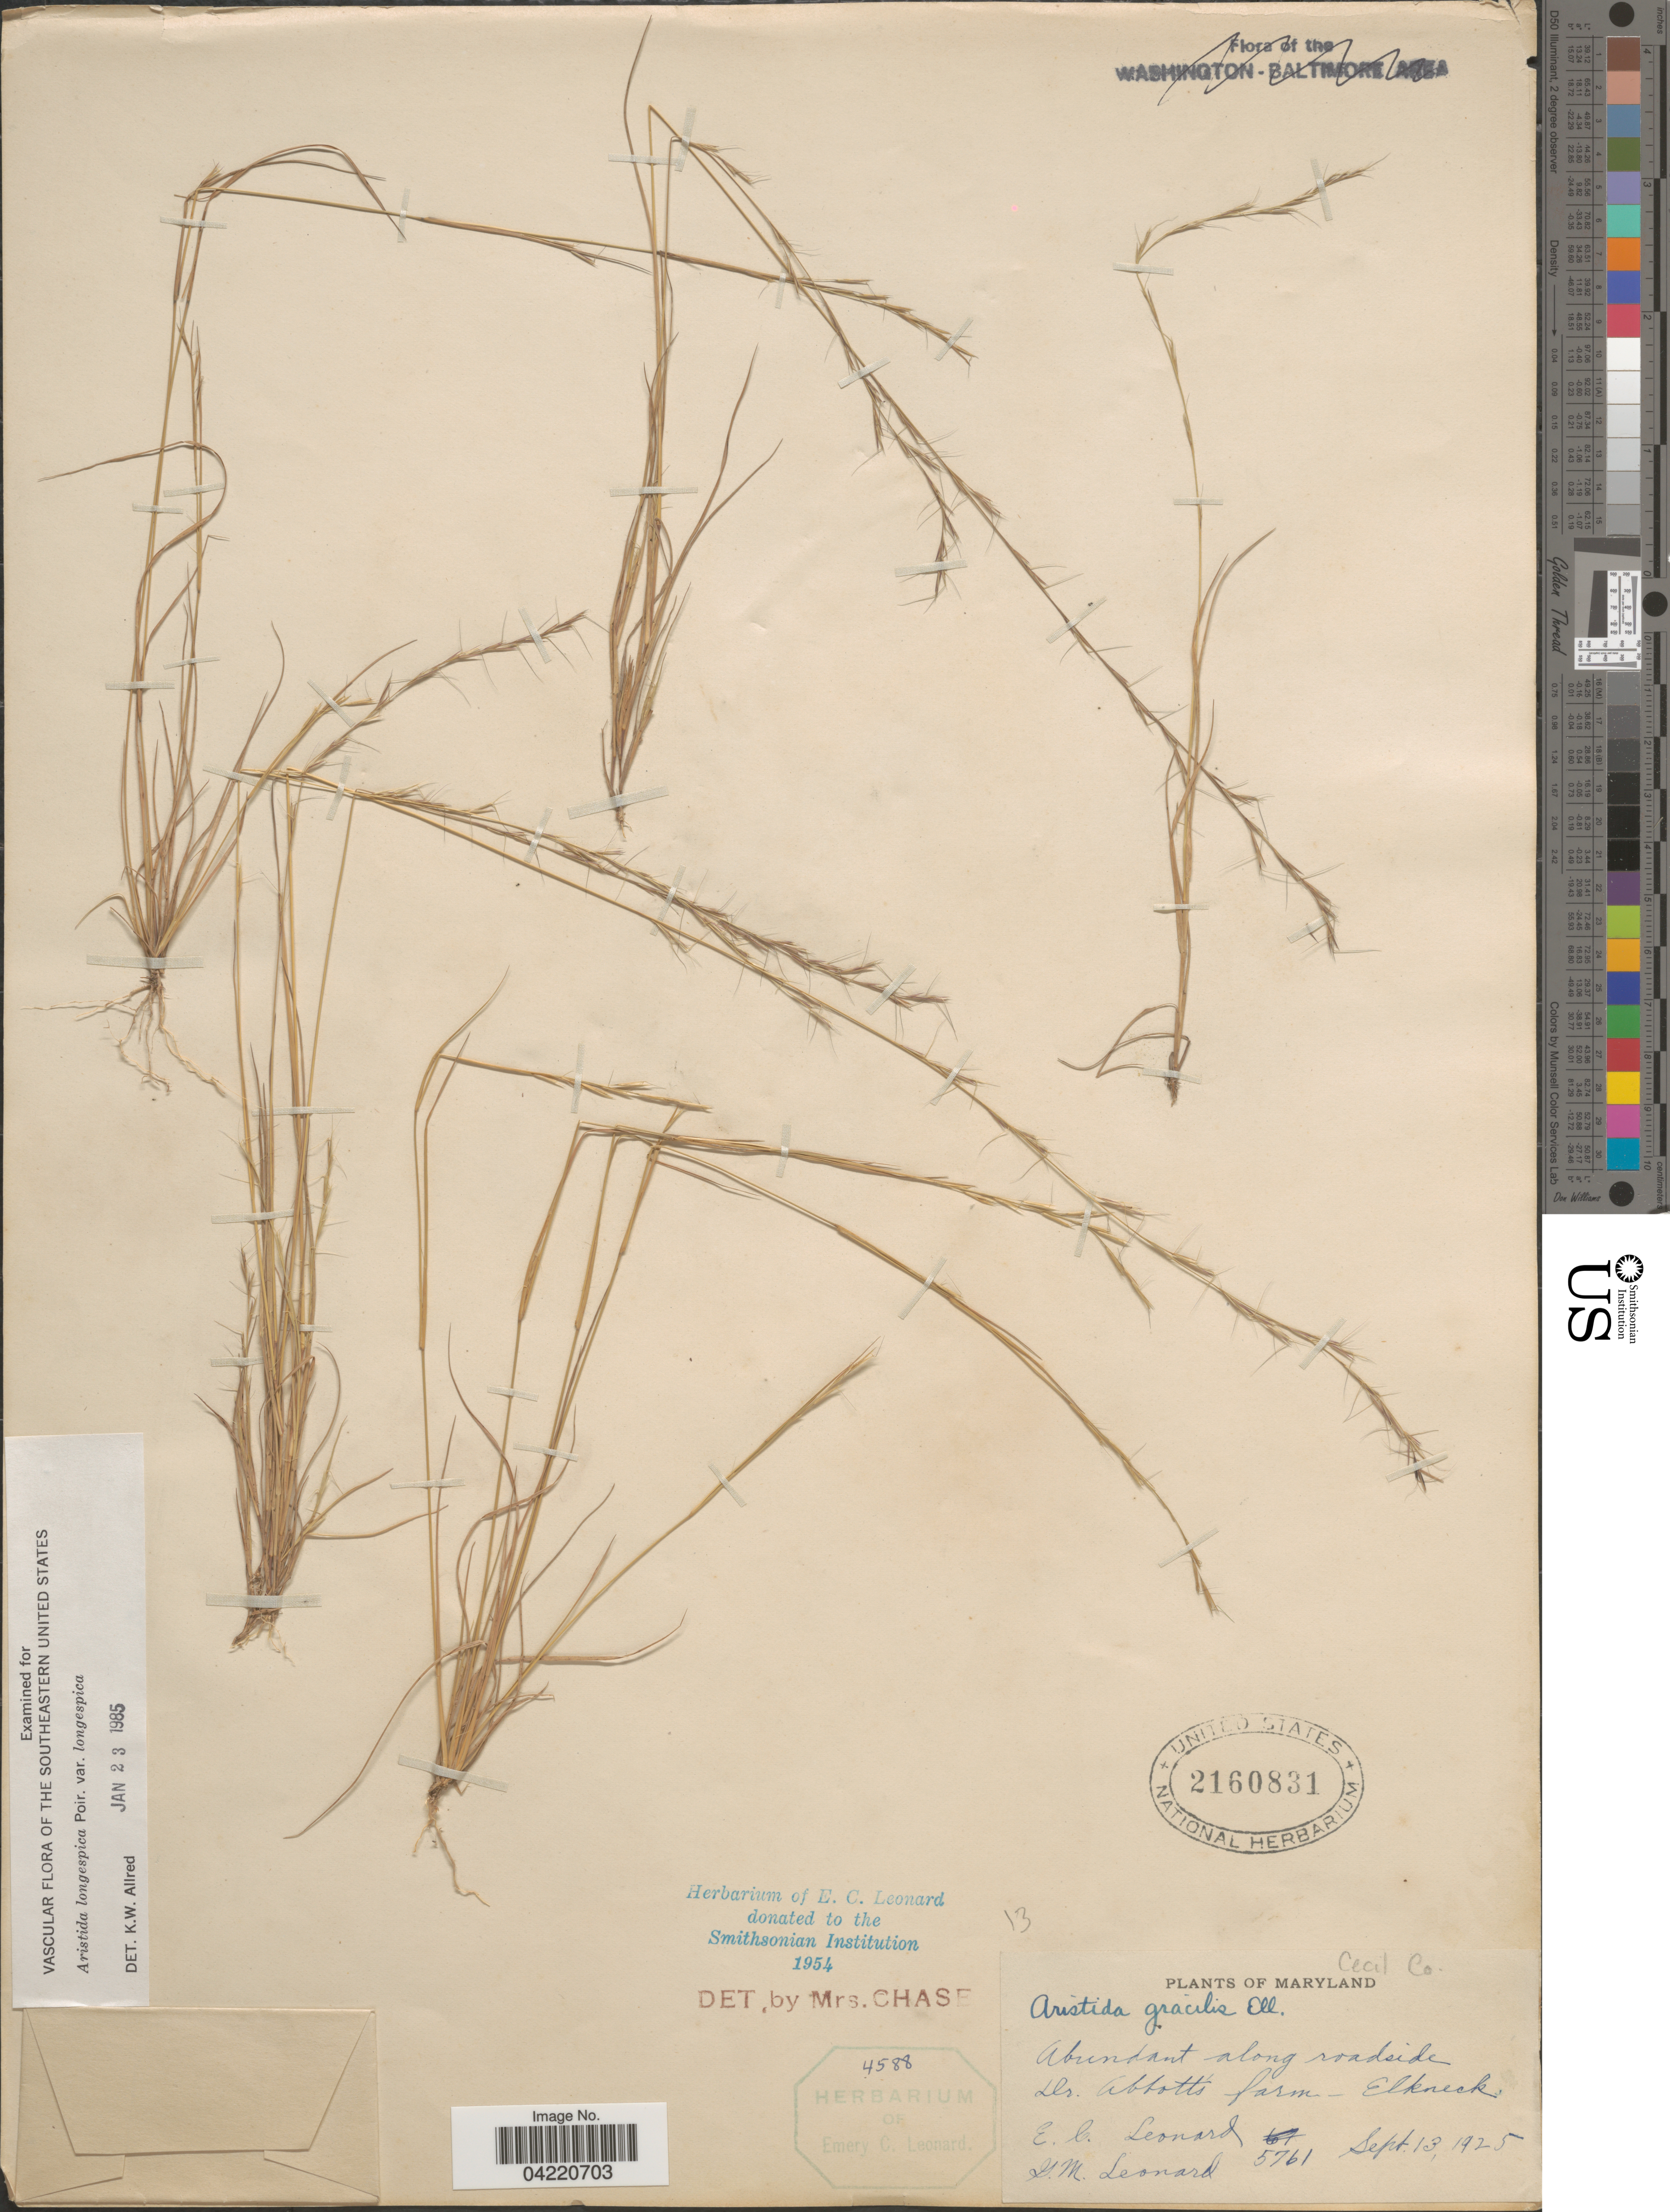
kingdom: Plantae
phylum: Tracheophyta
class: Liliopsida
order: Poales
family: Poaceae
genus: Aristida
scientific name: Aristida longespica var. longespica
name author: Poir.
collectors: E. C. Leonard & G. M. Leonard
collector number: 5761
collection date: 1925-09-13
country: United States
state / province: Maryland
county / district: Cecil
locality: Cecil Co. Abundant along roadside Dr. Abbott's farm - Elkneck.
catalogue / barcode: US 2160831